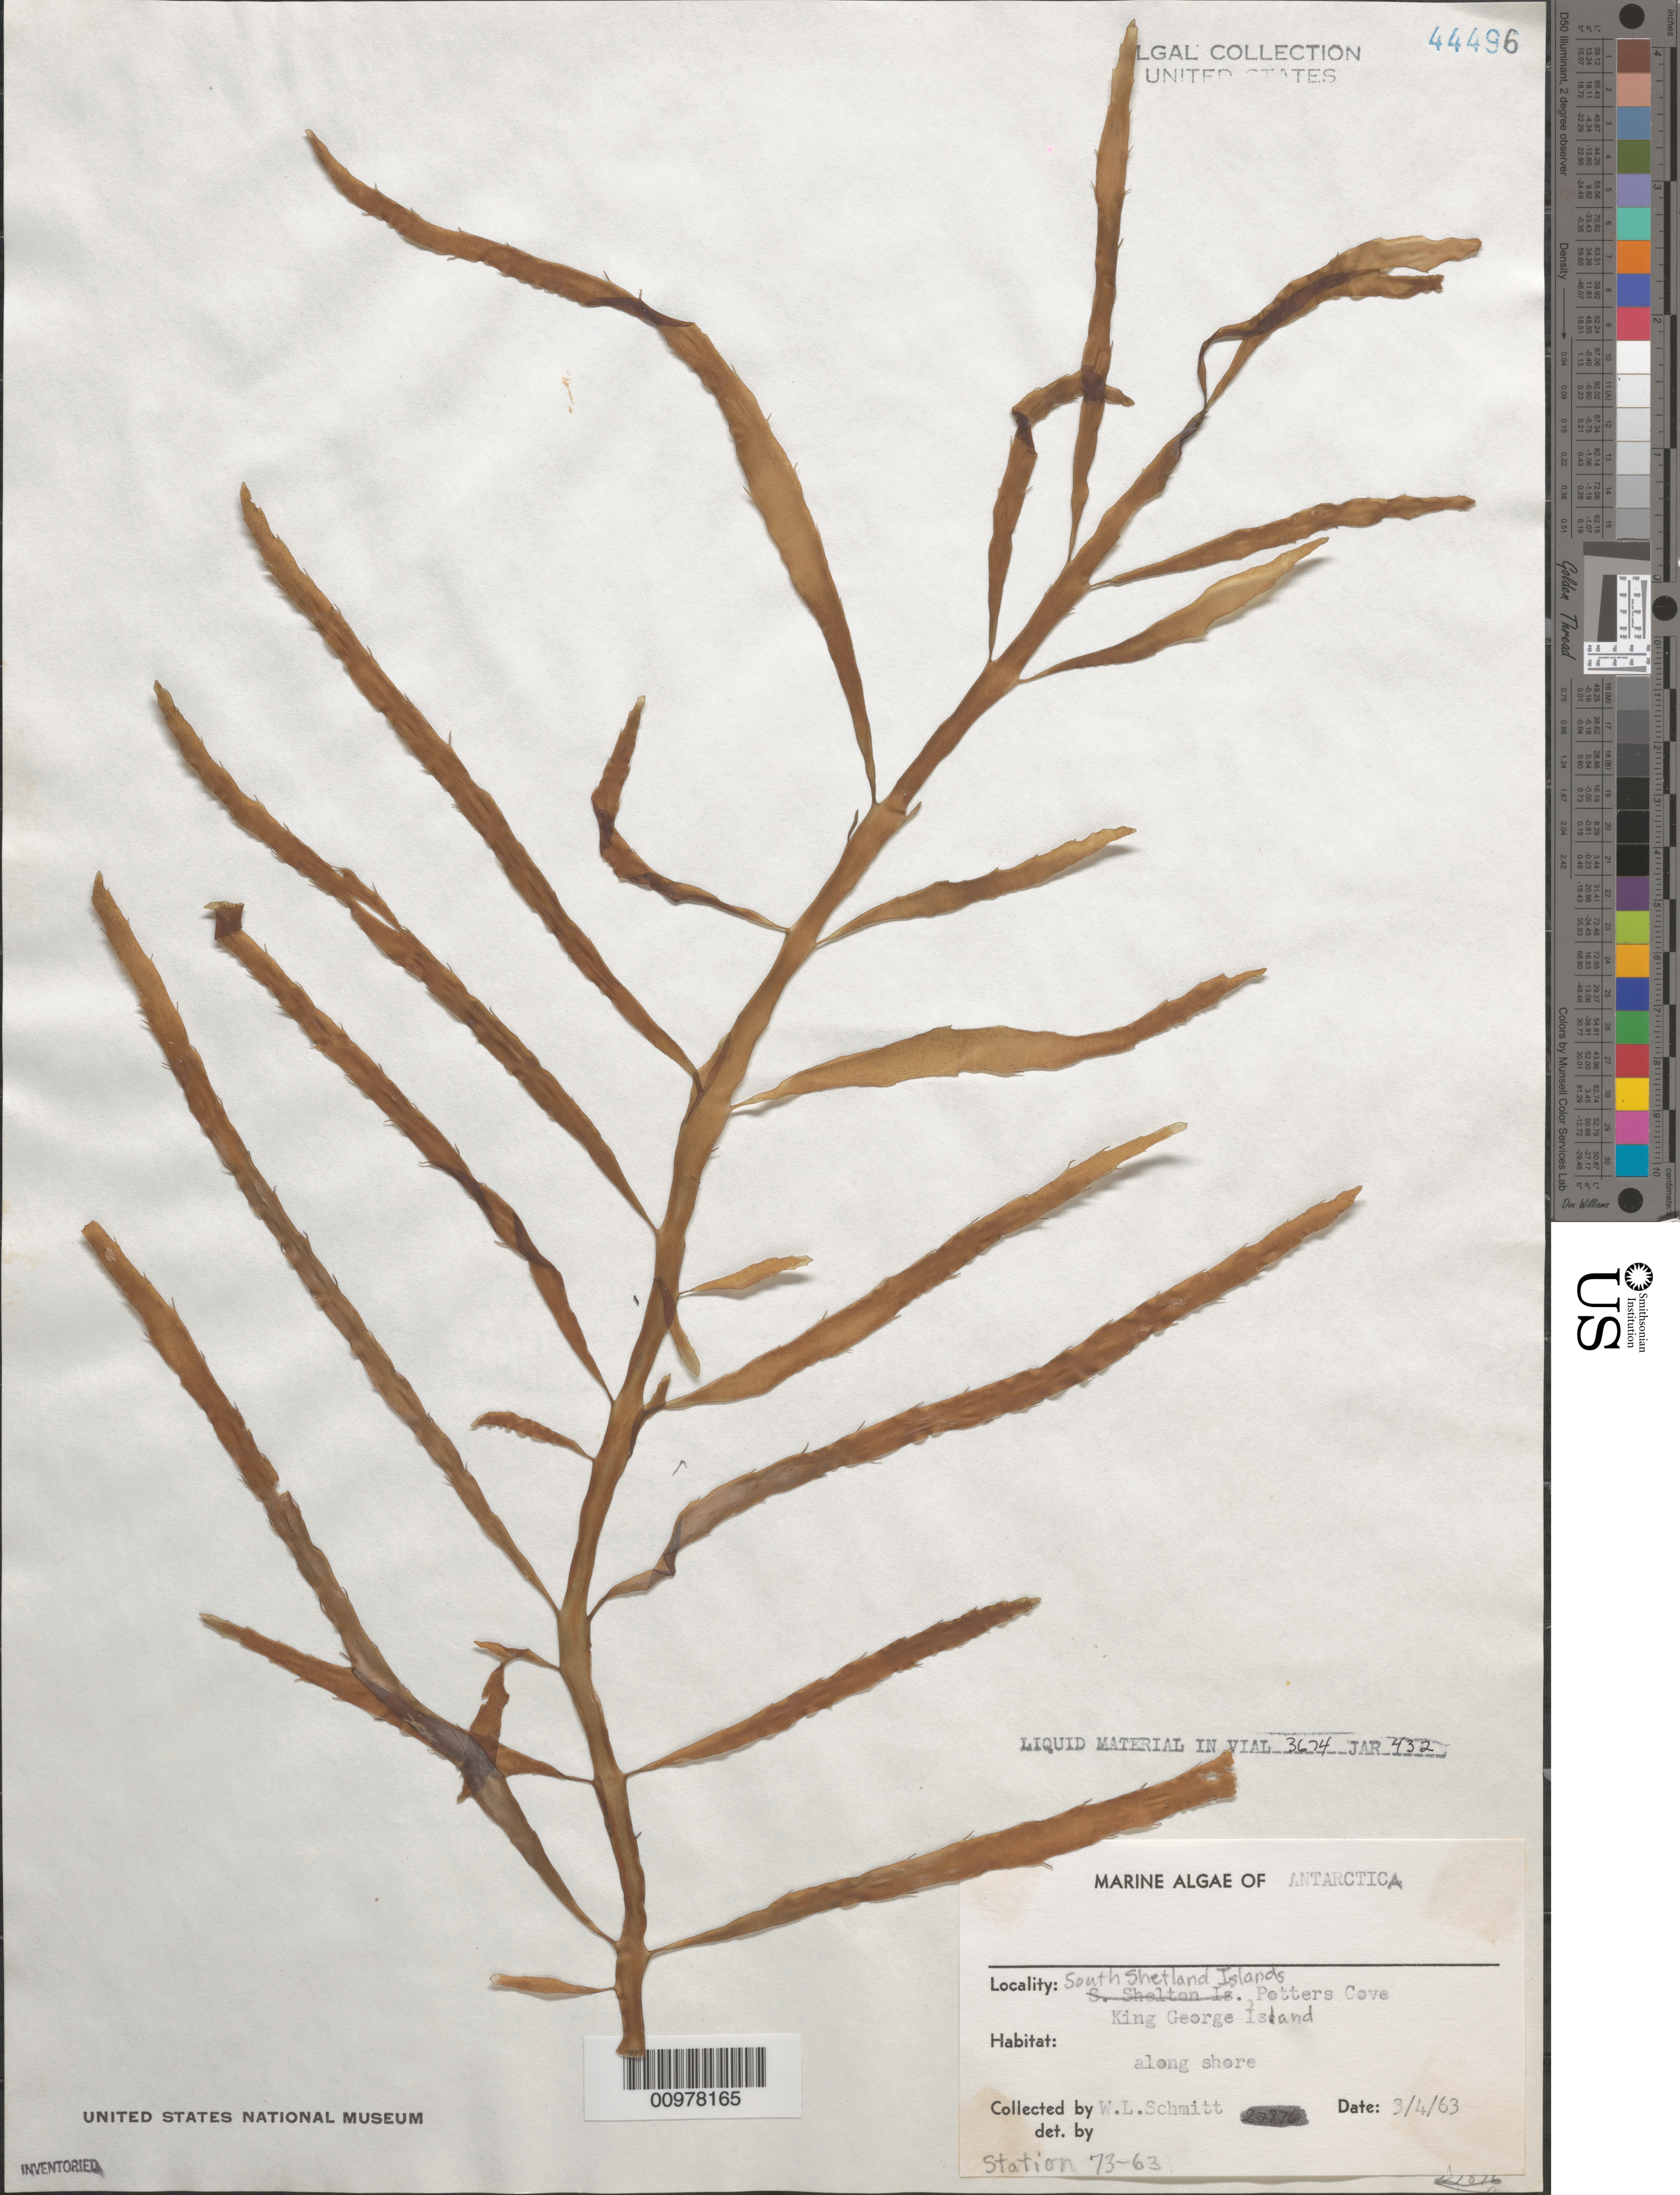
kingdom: Chromista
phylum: Ochrophyta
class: Phaeophyceae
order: Desmarestiales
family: Desmarestiaceae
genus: Desmarestia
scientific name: Desmarestia sp.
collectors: W. L. Schmitt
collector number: Station 73-63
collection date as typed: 04 Mar 1963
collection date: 1963-03-04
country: Antarctica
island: King George Island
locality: Potters Cove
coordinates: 62 13.9'S, 58 40'W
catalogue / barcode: US 44496